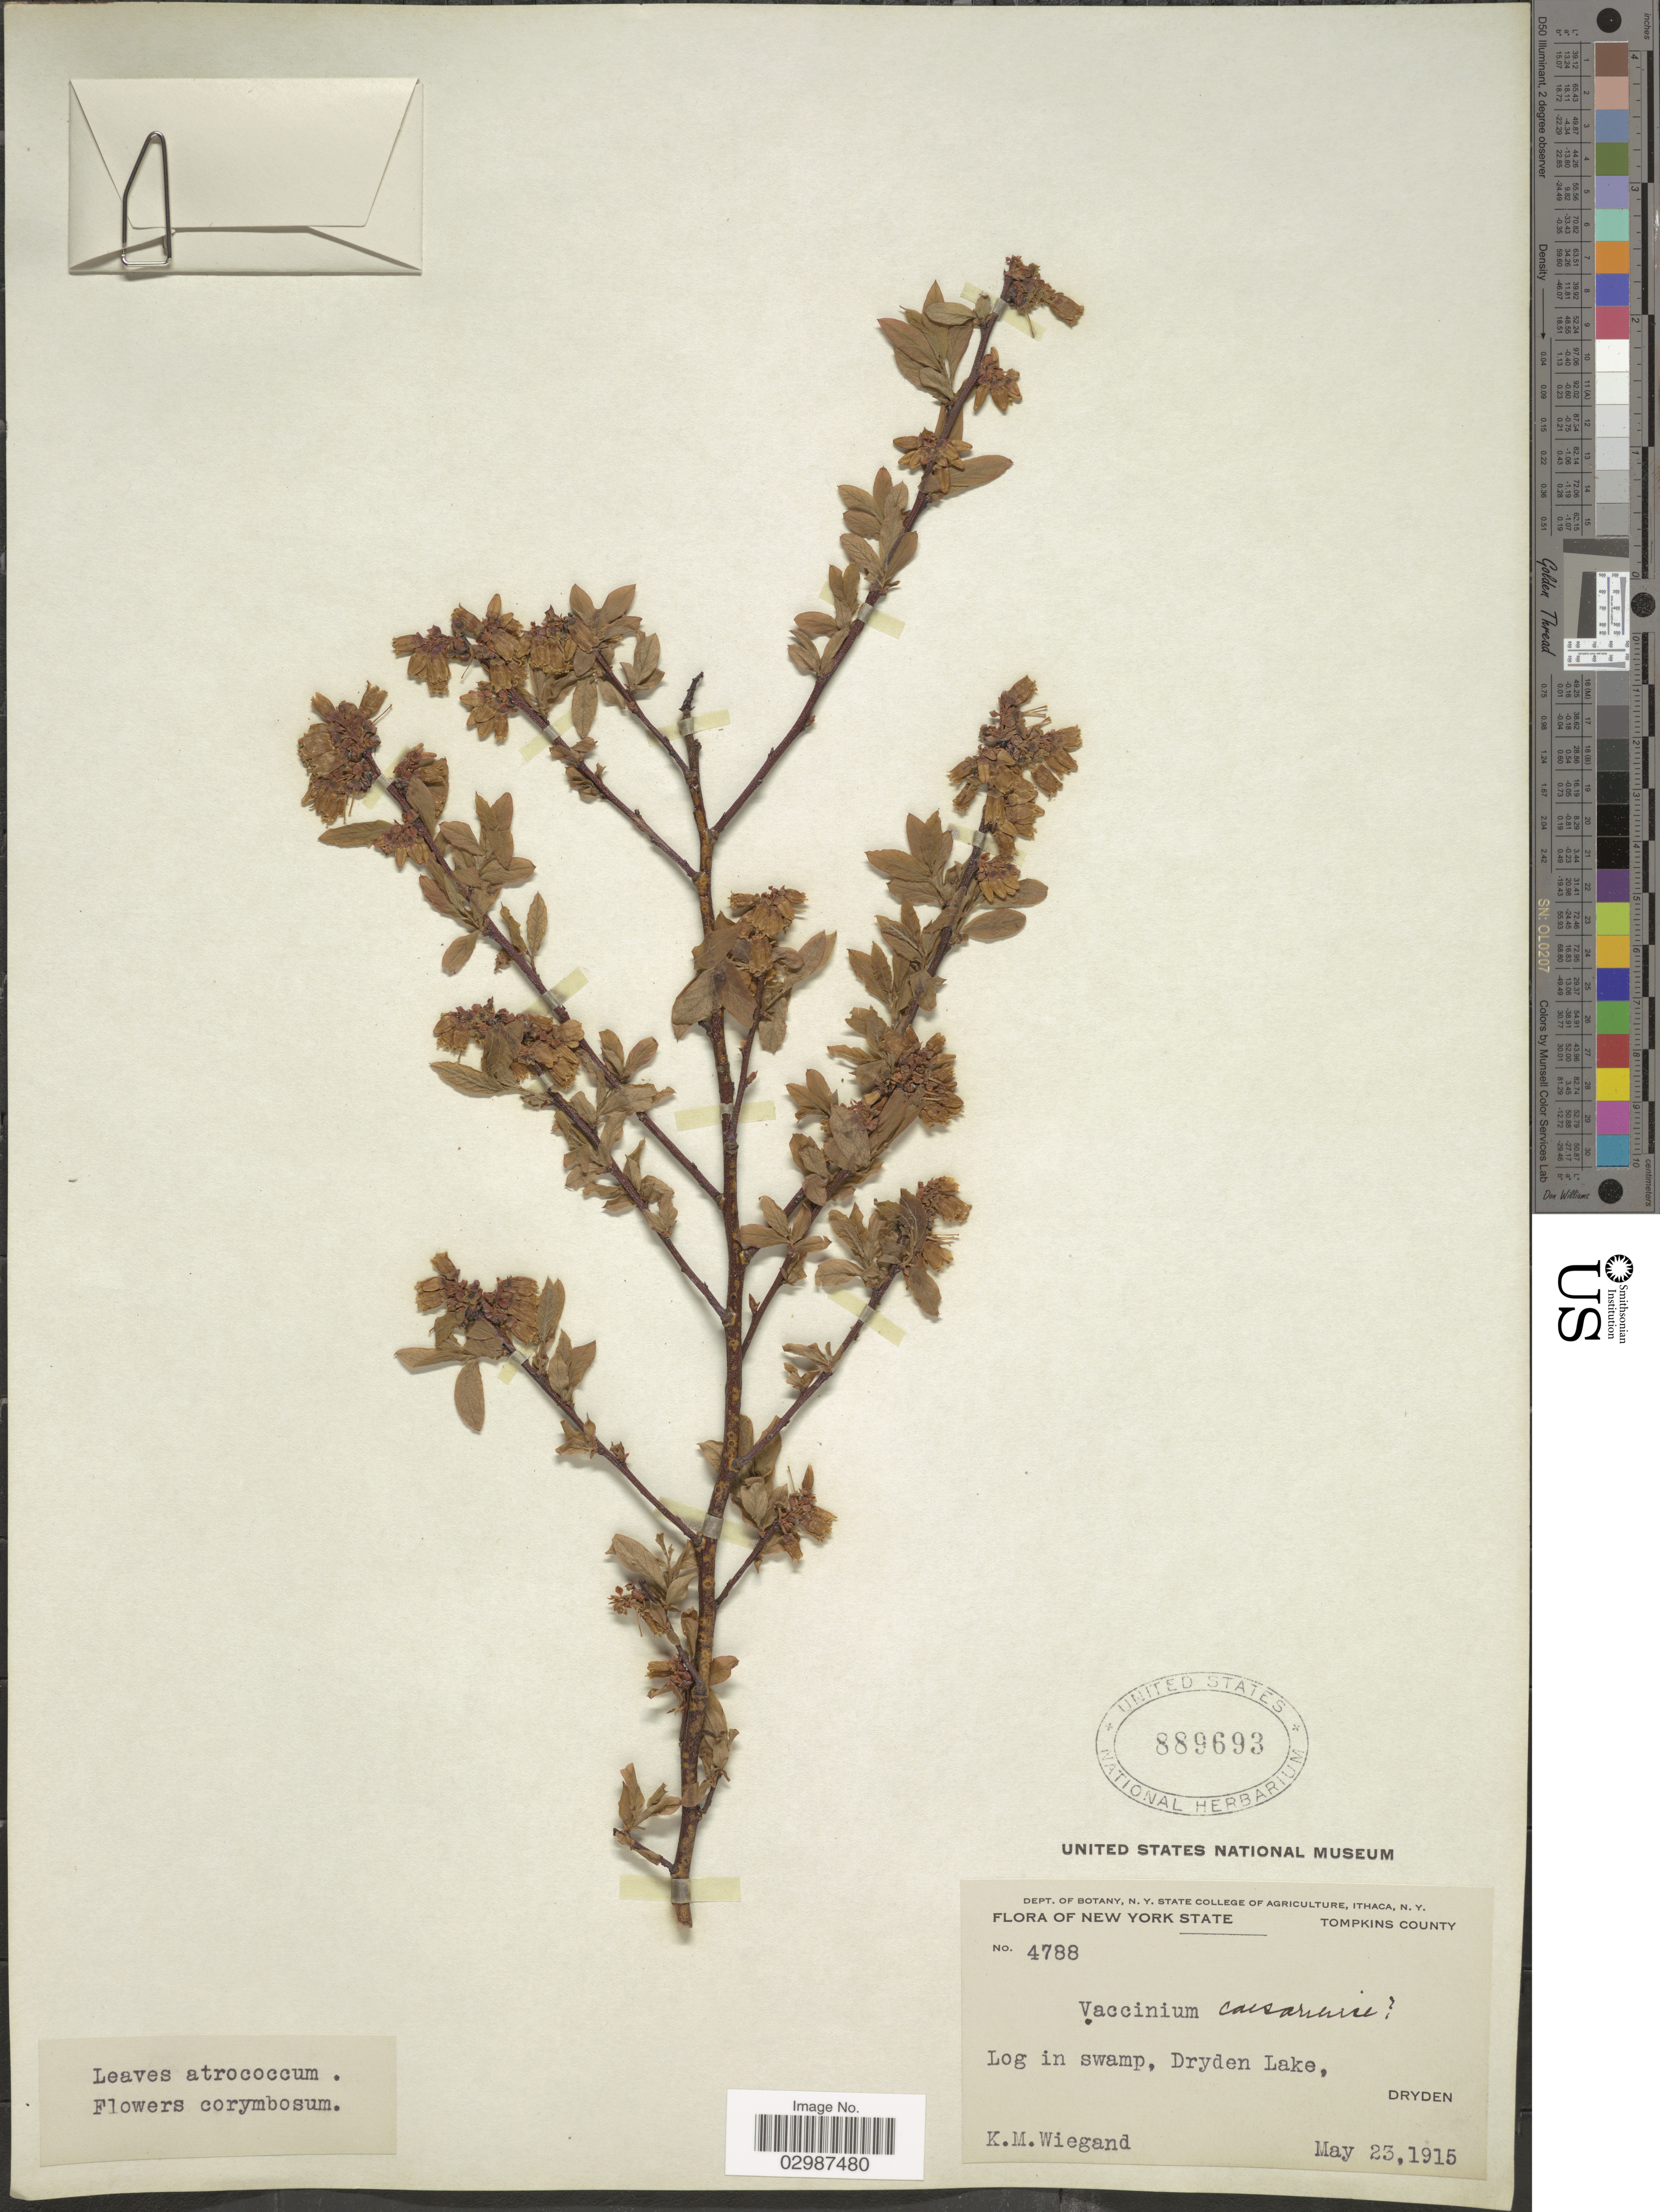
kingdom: Plantae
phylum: Tracheophyta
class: Magnoliopsida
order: Ericales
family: Ericaceae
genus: Vaccinium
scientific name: Vaccinium caesariense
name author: Mack.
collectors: K. M. Wiegand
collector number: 4788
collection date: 1915-05-23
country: United States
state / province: New York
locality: Tompkins County. Dryden Lake, Dryden.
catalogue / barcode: US 889693